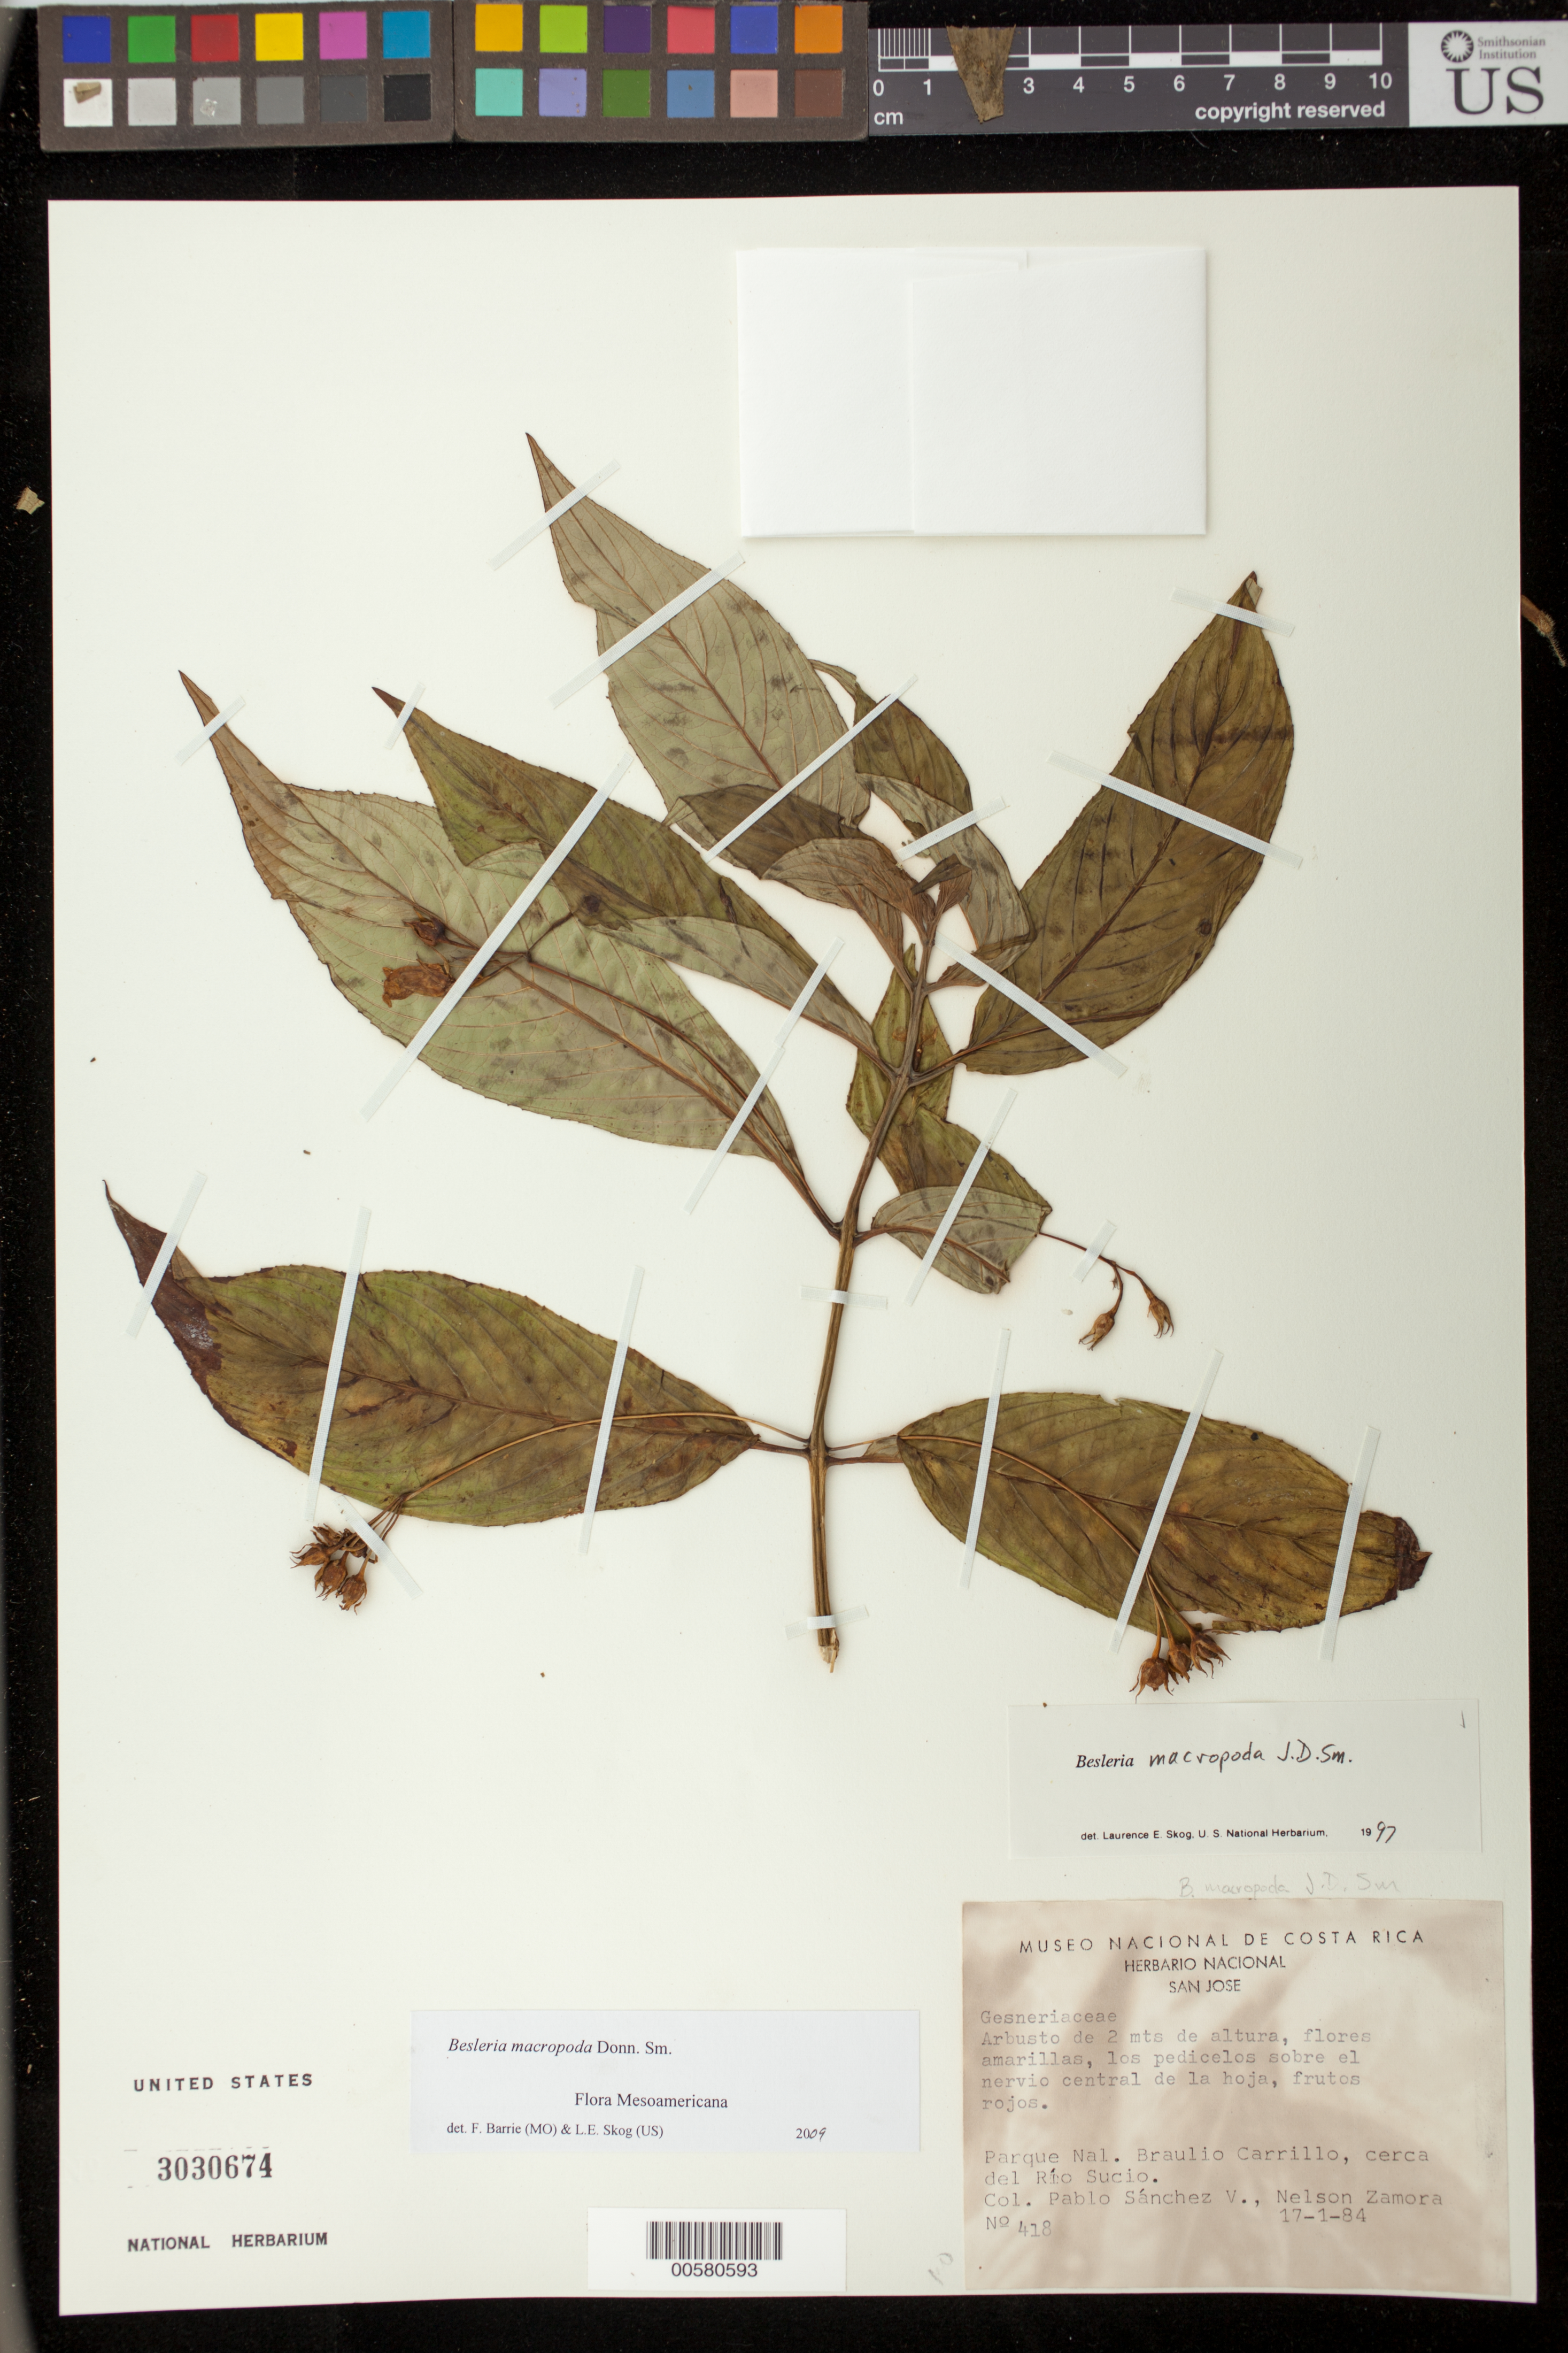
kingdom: Plantae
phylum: Tracheophyta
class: Magnoliopsida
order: Lamiales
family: Gesneriaceae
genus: Besleria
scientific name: Besleria macropoda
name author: Donn. Sm.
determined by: Skog, Laurence E.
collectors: P. Sanchez-V. & N. Zamora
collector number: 418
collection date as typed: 17 Jan 1984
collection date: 1984-01-17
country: Costa Rica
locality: Parque Nal. Braulio Carrillo, cerca del Río Sucio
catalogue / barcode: US 3030674